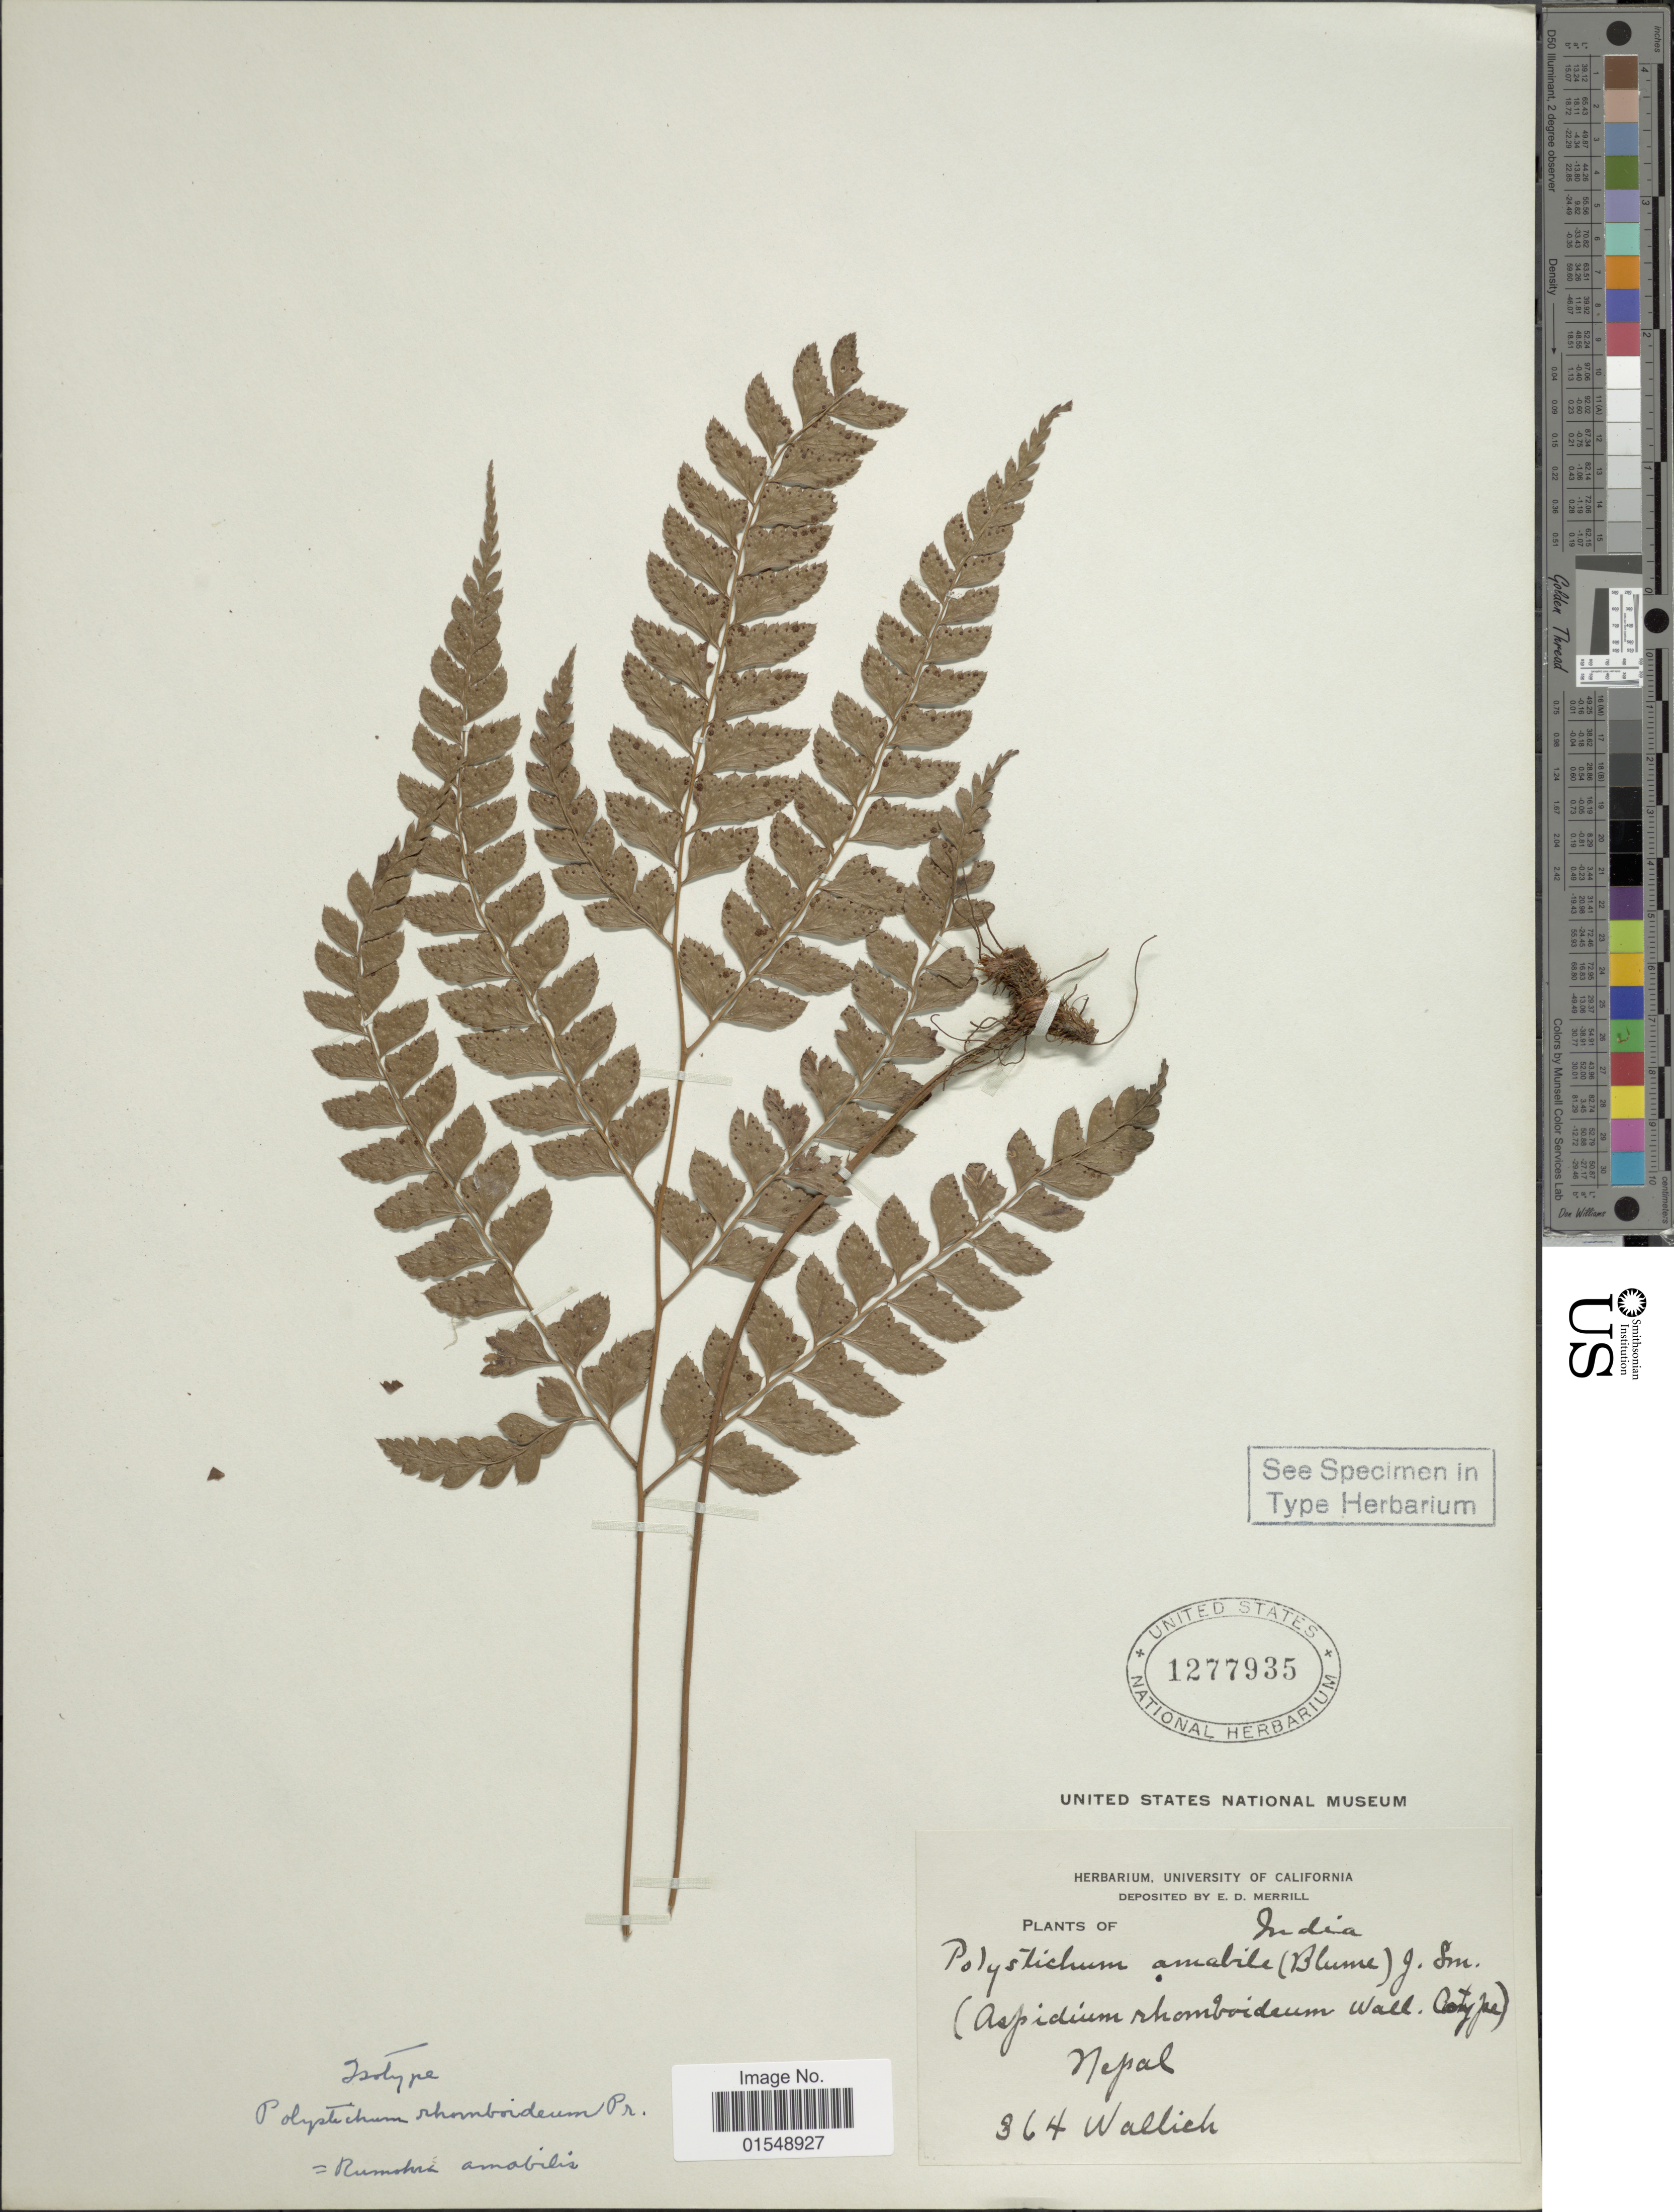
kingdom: Plantae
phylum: Tracheophyta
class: Polypodiopsida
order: Polypodiales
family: Dryopteridaceae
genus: Arachniodes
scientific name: Arachniodes amabilis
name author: (Blume) Tindale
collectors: -- Wallich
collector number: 364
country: Nepal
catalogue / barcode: US 1277935